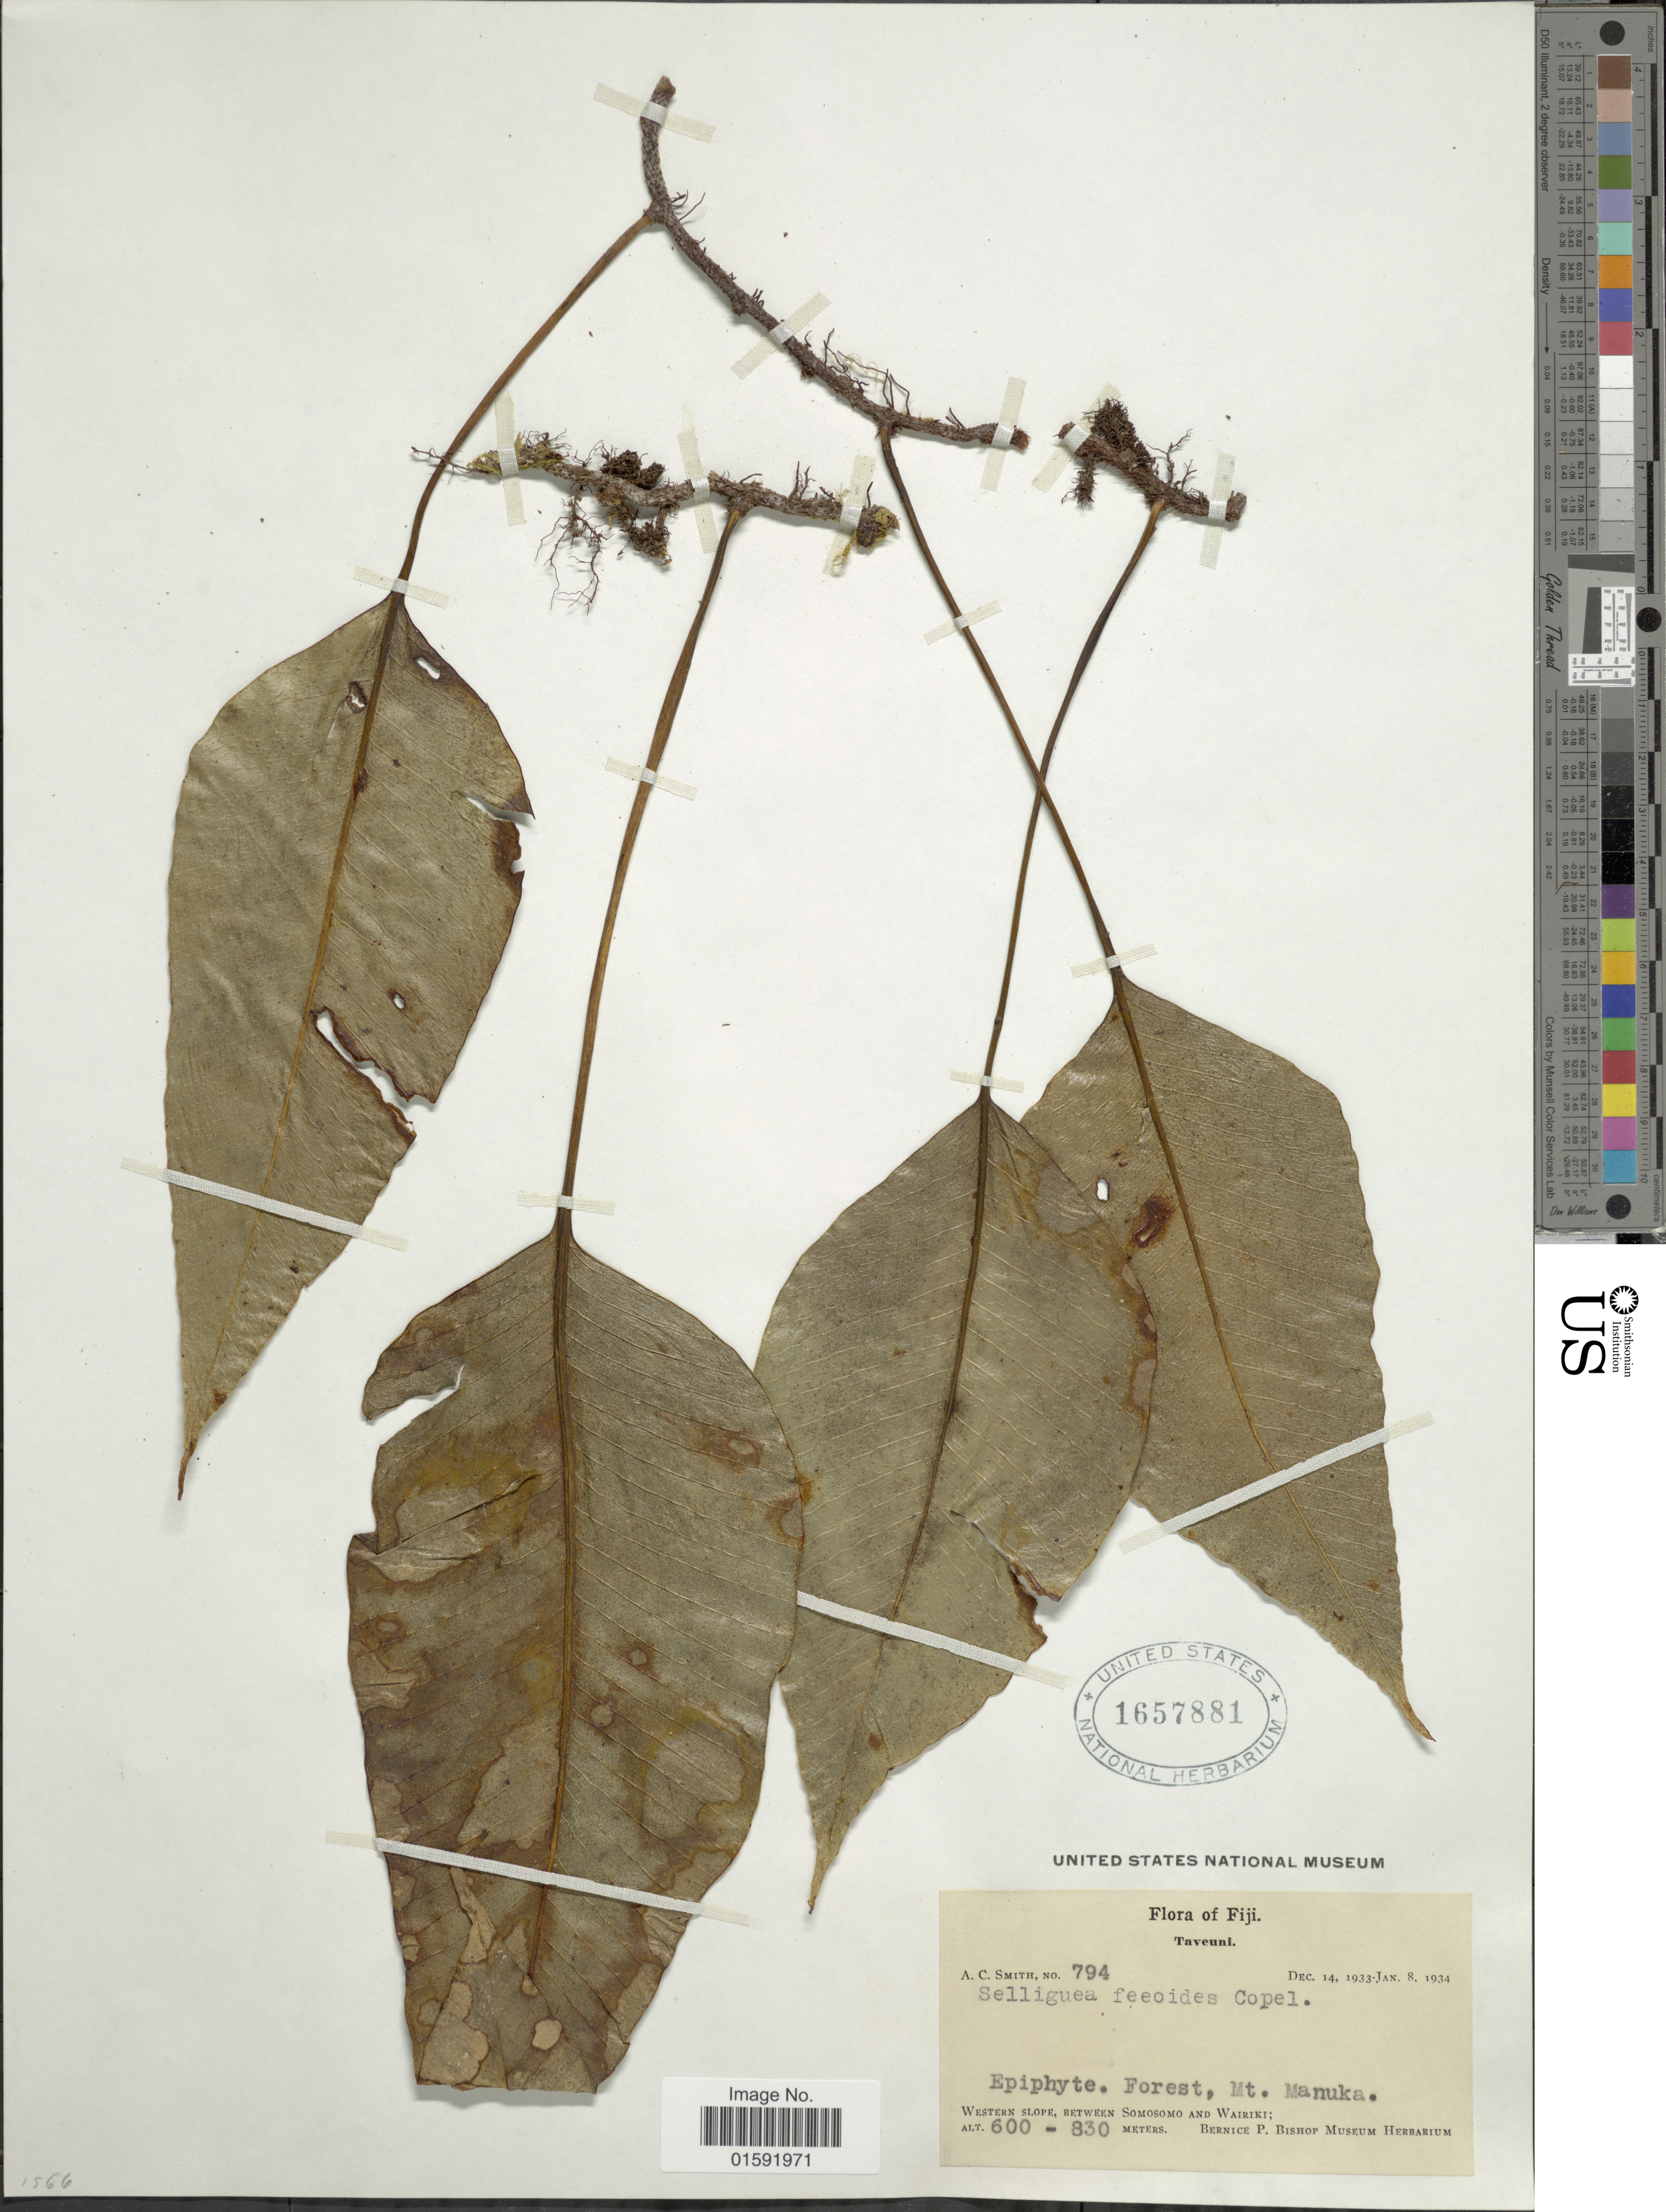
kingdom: Plantae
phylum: Tracheophyta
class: Polypodiopsida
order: Polypodiales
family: Polypodiaceae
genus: Selliguea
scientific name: Selliguea feeoides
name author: Copel.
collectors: A. C. Smith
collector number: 794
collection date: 1933-12-14/1934-01-08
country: Fiji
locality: Taveuni, Western slope, Between Somosomo and Wairiki. Mt. Manuka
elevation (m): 600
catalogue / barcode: US 1657881